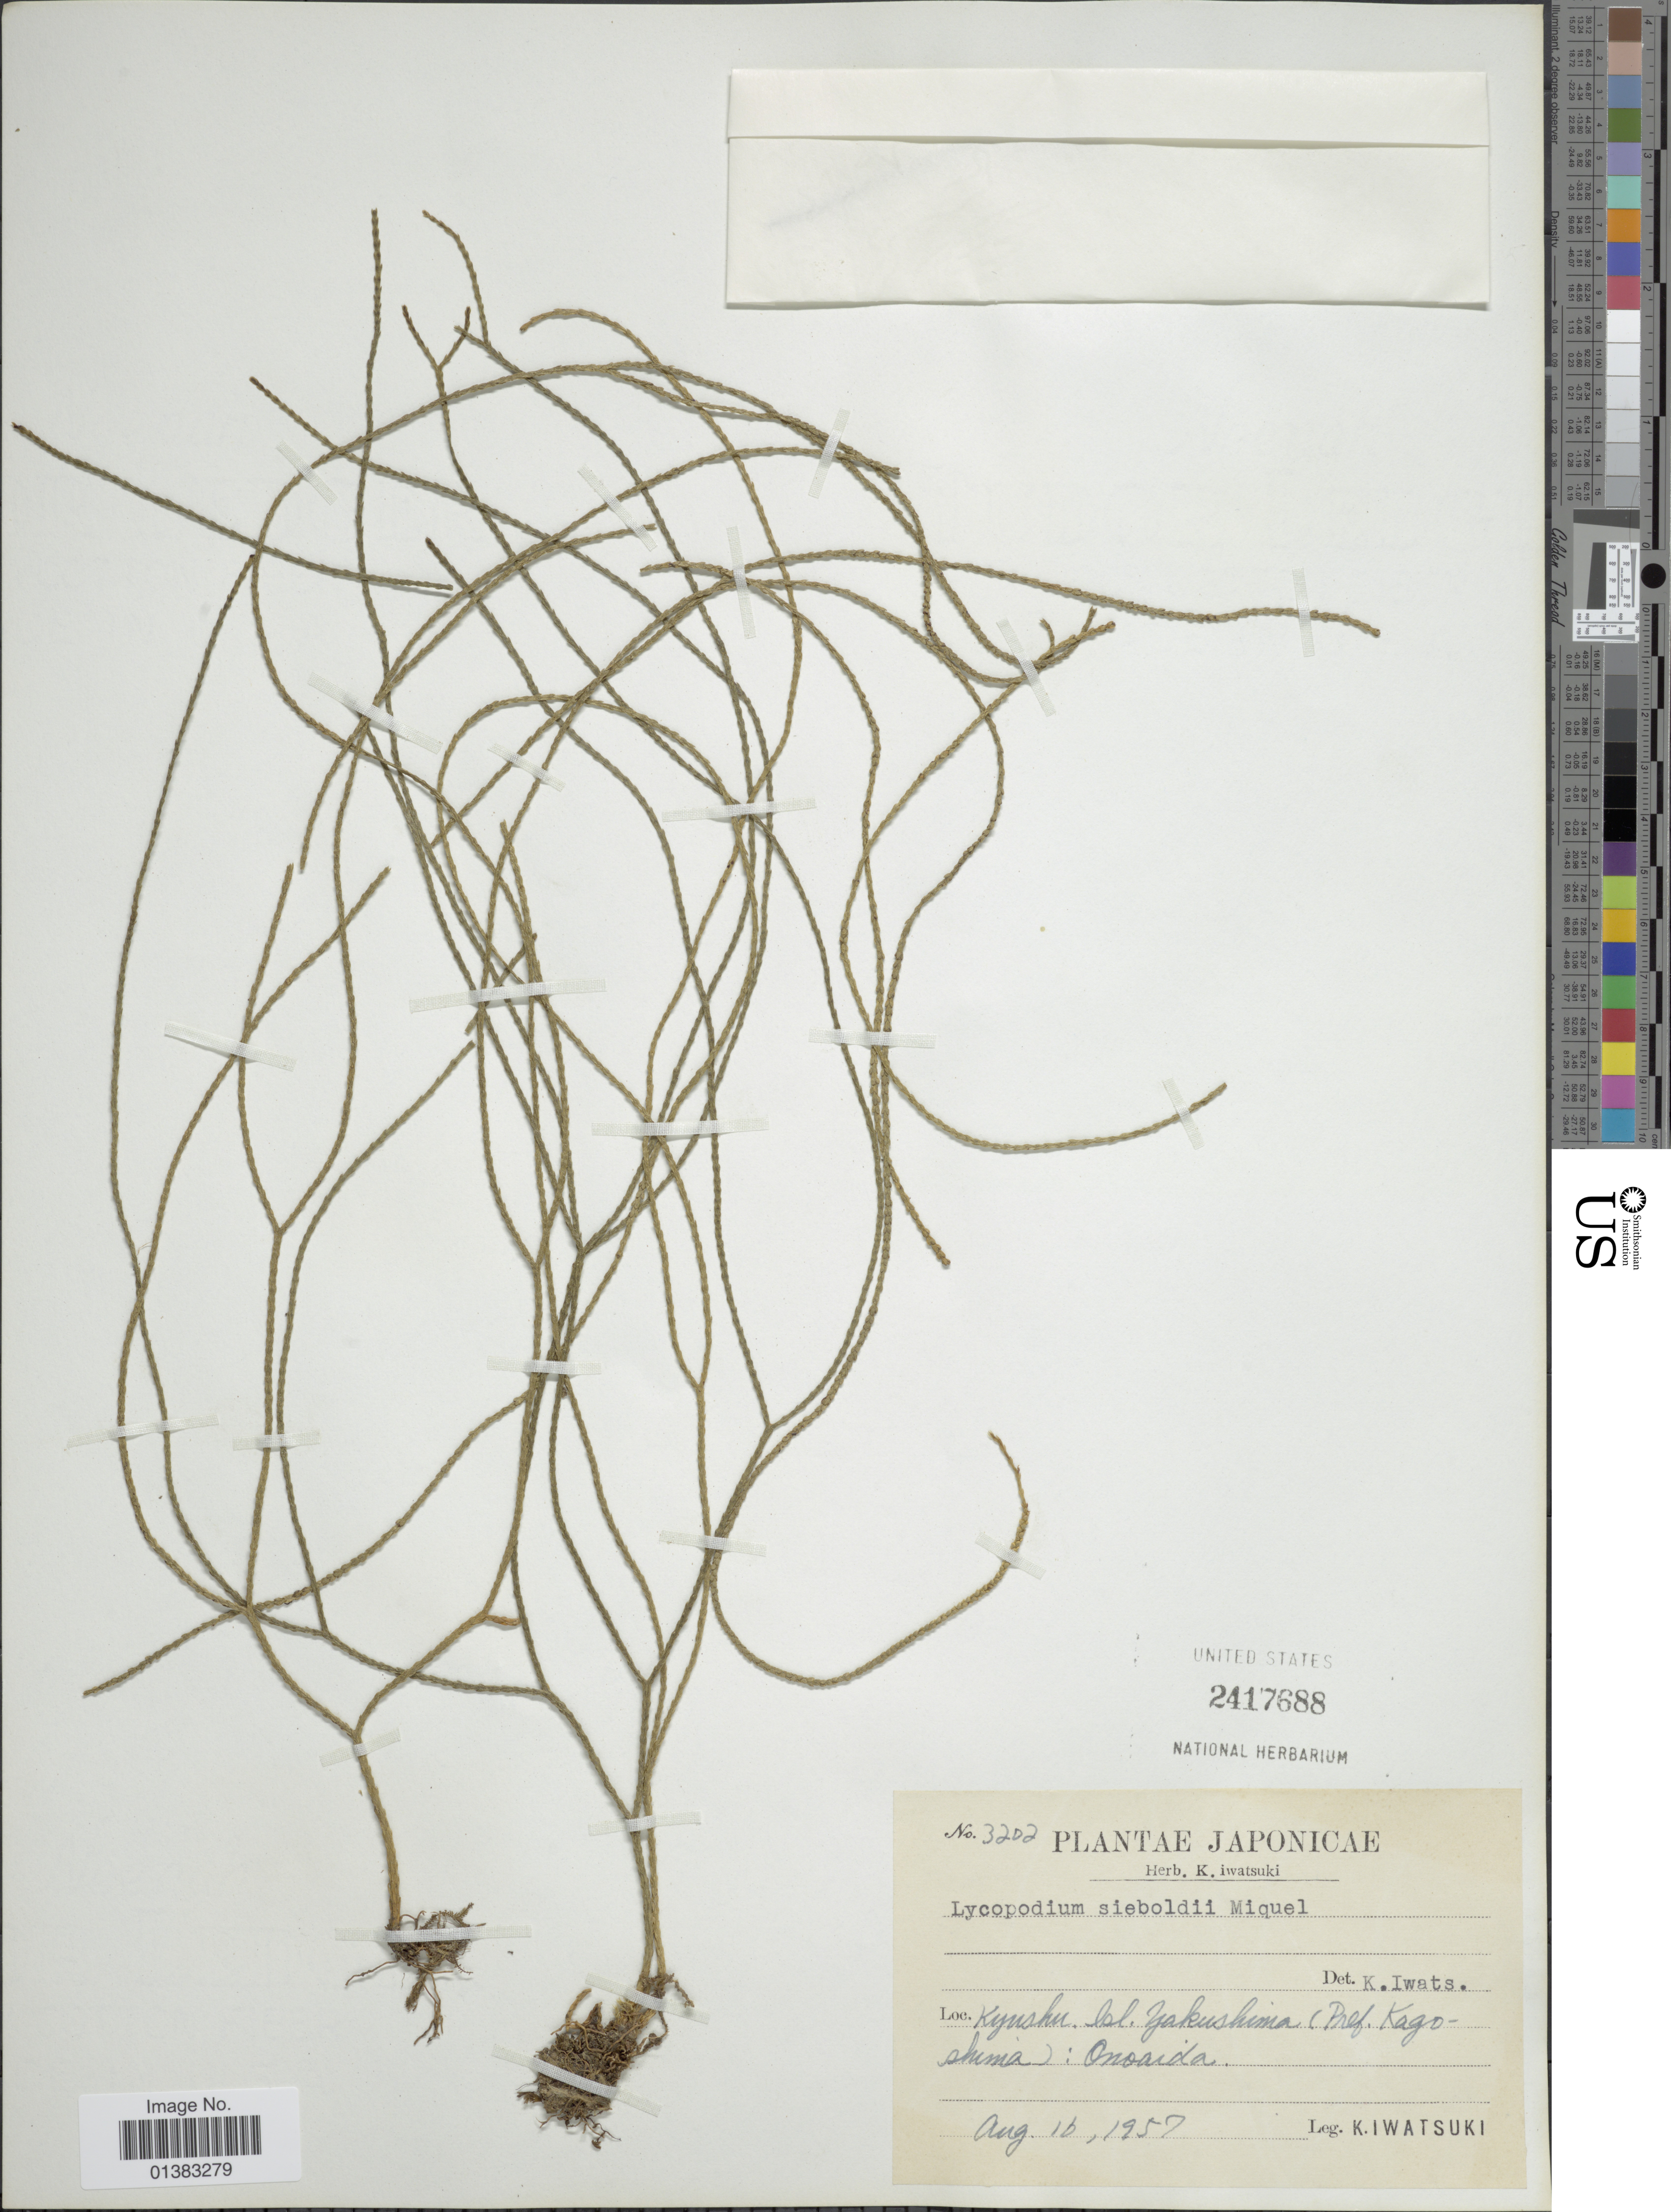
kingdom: Plantae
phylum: Tracheophyta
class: Lycopodiopsida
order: Lycopodiales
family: Lycopodiaceae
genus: Phlegmariurus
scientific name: Phlegmariurus sieboldii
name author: (Miq.) Ching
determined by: Field, A. R.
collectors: K. Iwatsuki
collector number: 3202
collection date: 1957-08-16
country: Japan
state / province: Kagosima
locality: Kyushu. Isl. Yakushima: Onoaida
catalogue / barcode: US 2417688